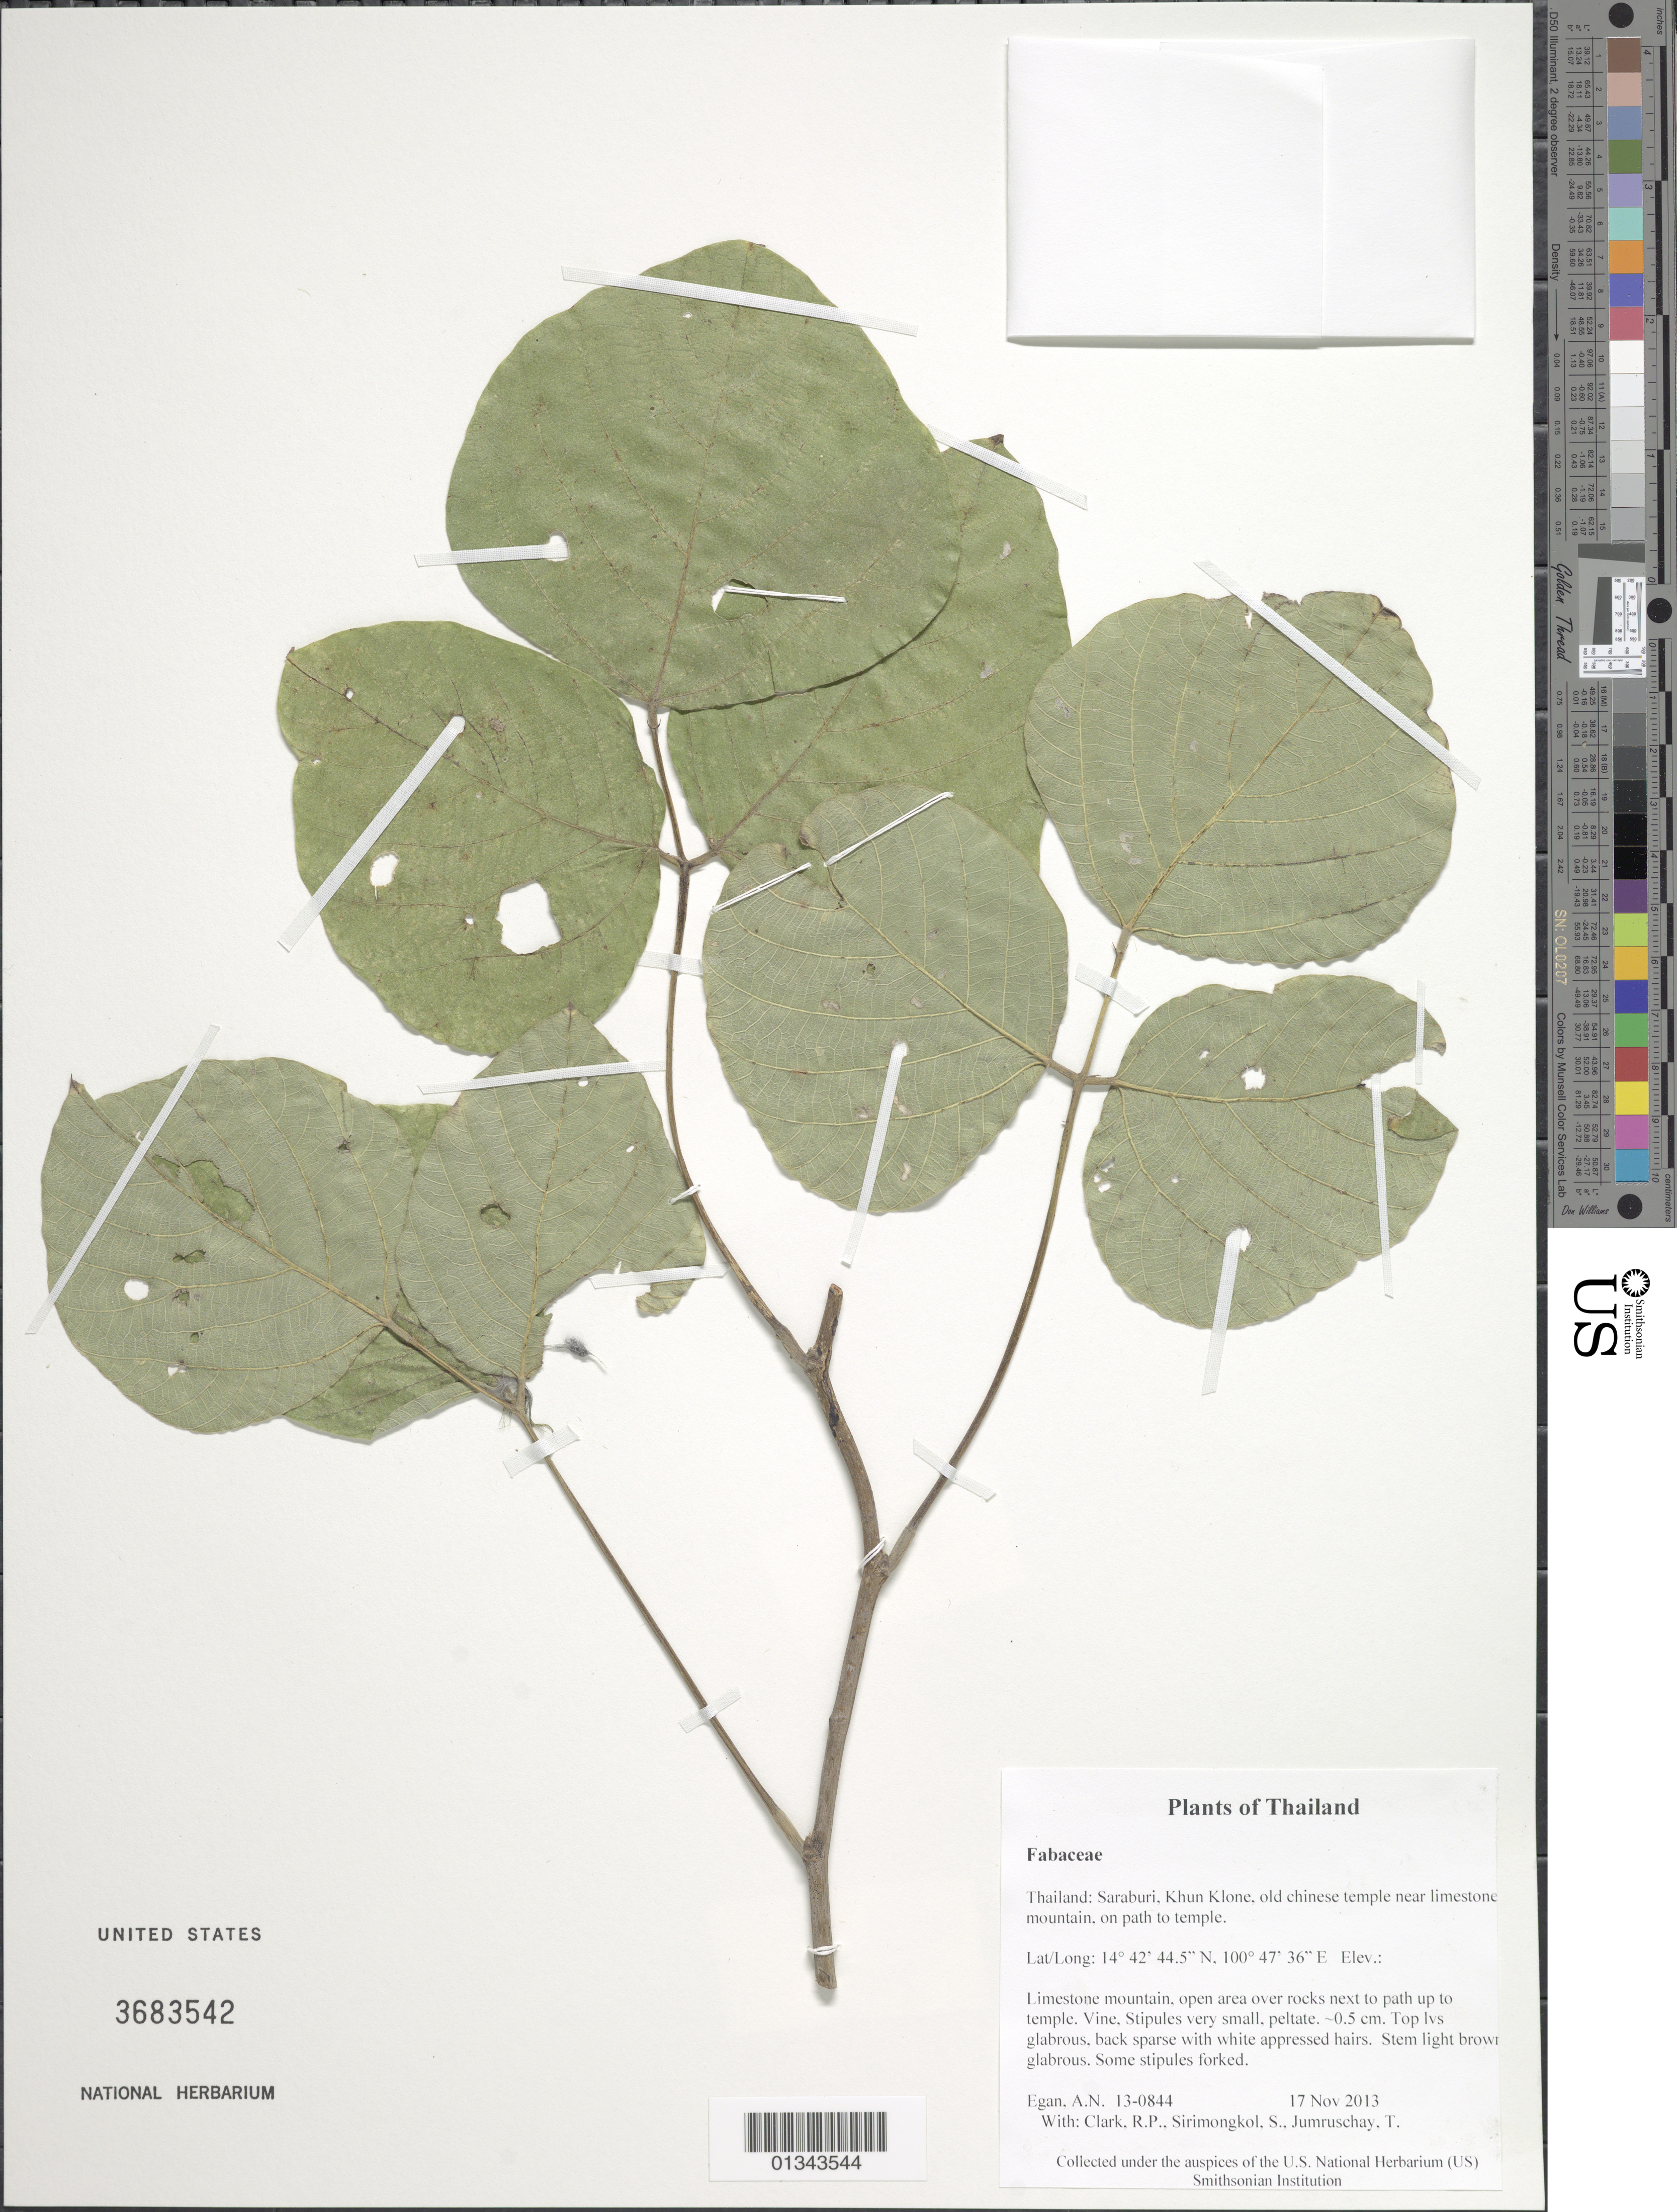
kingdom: Plantae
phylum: Tracheophyta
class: Magnoliopsida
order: Fabales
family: Fabaceae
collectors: A. N. Egan, R. P. Clark, S. Sirimongkol & T. Jumruschay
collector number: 13-0844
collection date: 2013-11-17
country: Thailand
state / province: Saraburi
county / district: Phra Phutthabat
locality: Khun Klone, old chinese temple near limestone mountain, on path to temple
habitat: Limestone mountain, open area over rocks next to path up to temple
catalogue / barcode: US 3683542